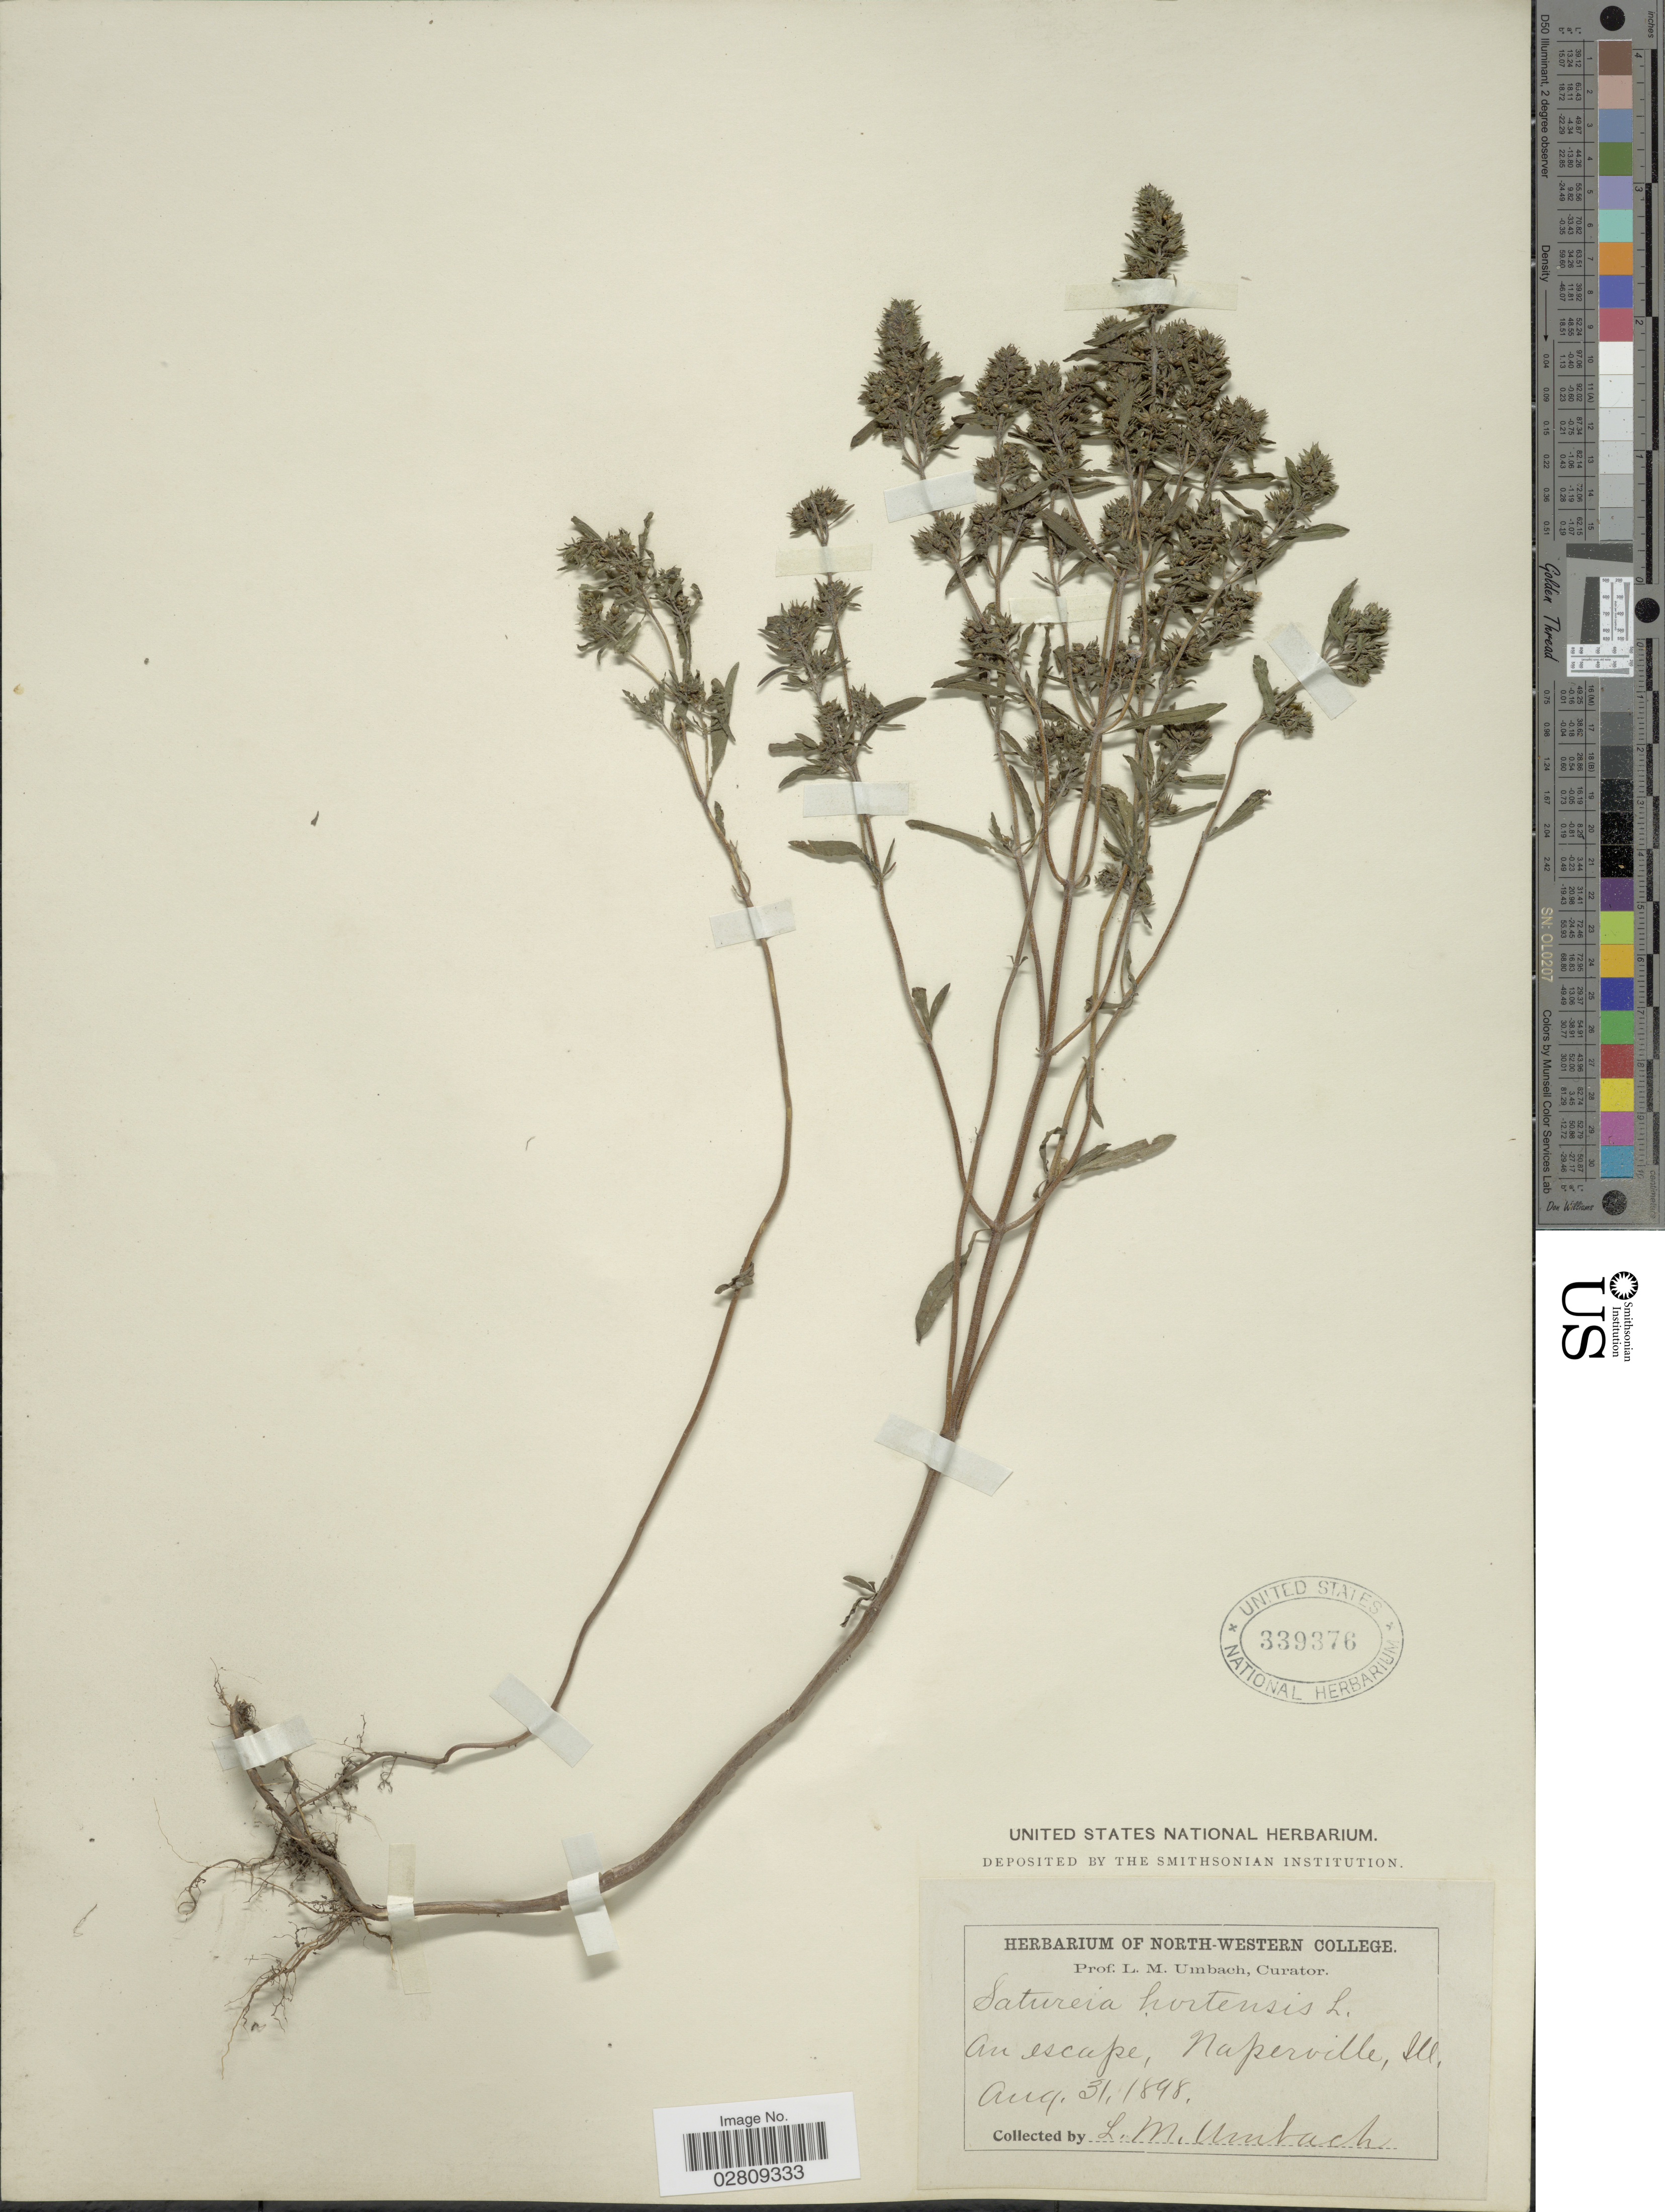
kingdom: Plantae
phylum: Tracheophyta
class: Magnoliopsida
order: Lamiales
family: Lamiaceae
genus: Satureja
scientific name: Satureja hortensis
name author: L.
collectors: L. M. Umbach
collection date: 1898-08-31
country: United States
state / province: Illinois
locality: Naperville.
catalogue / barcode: US 339376